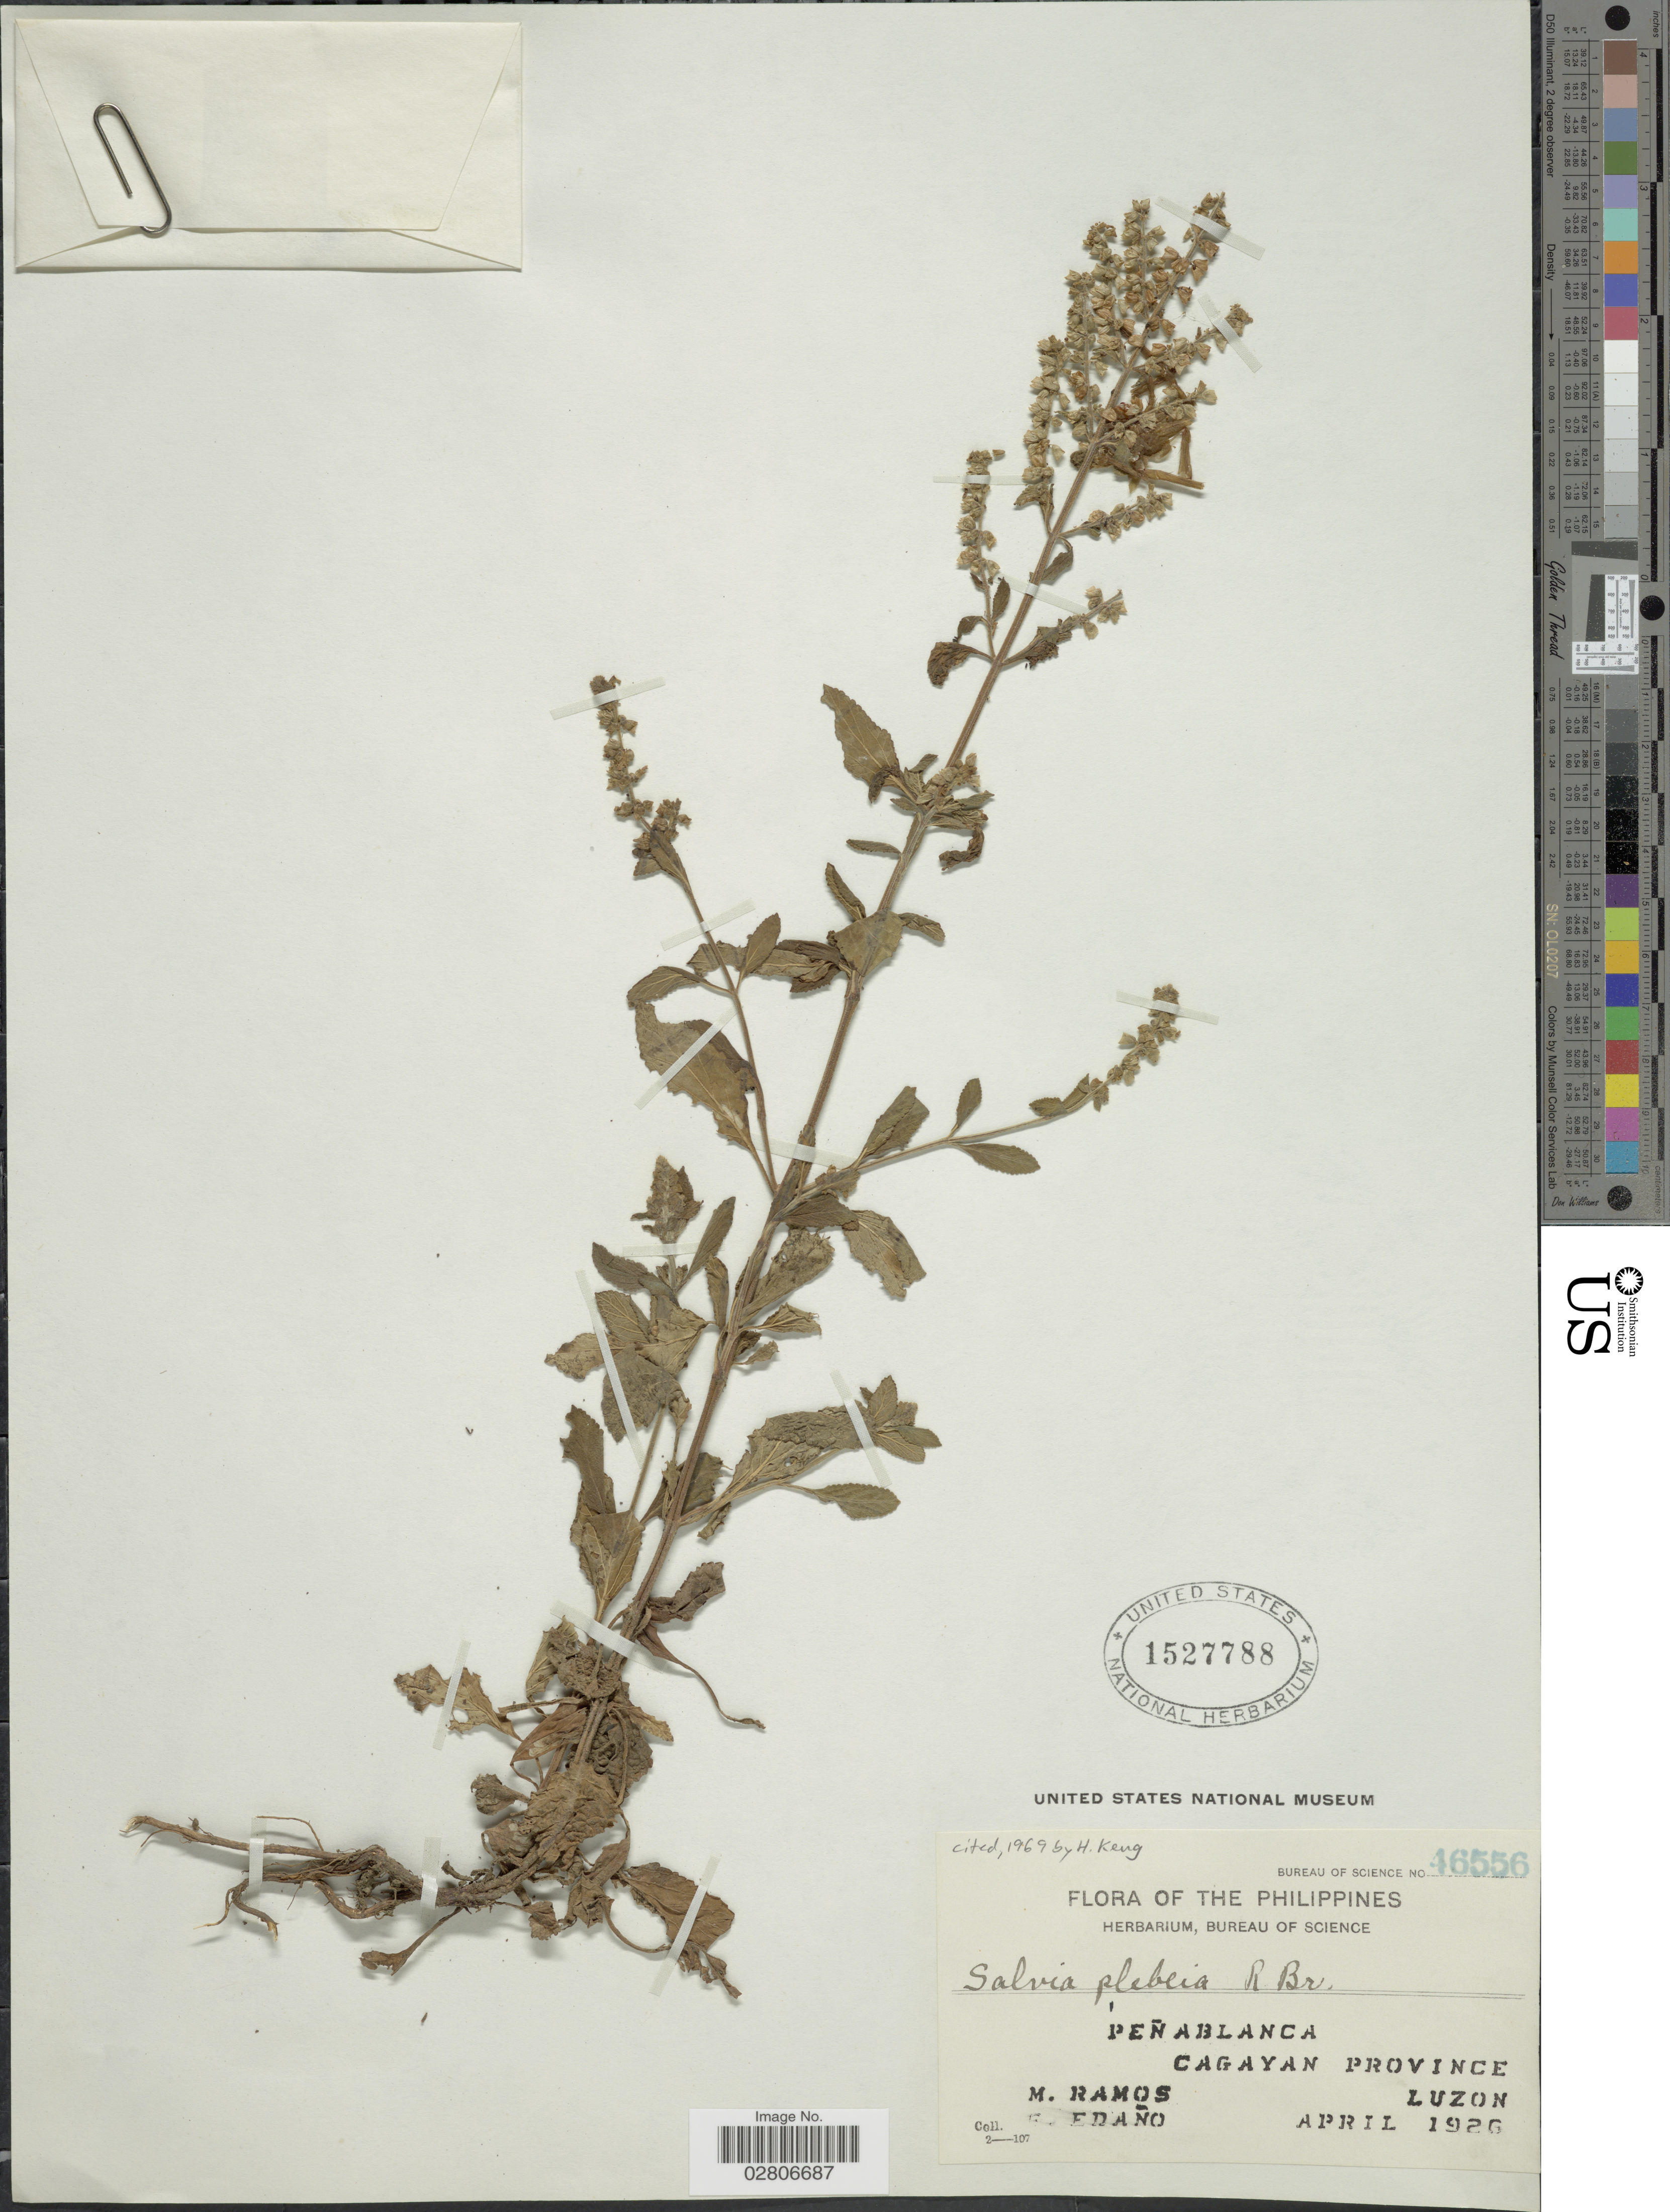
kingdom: Plantae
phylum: Tracheophyta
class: Magnoliopsida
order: Lamiales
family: Lamiaceae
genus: Salvia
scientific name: Salvia plebeia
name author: R. Br.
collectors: M. Ramos & G. Edaño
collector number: Bureau of Science 46556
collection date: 1926-04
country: Philippines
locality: Peñablanca, Cagayan Province, Luzon.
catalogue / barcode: US 1527788